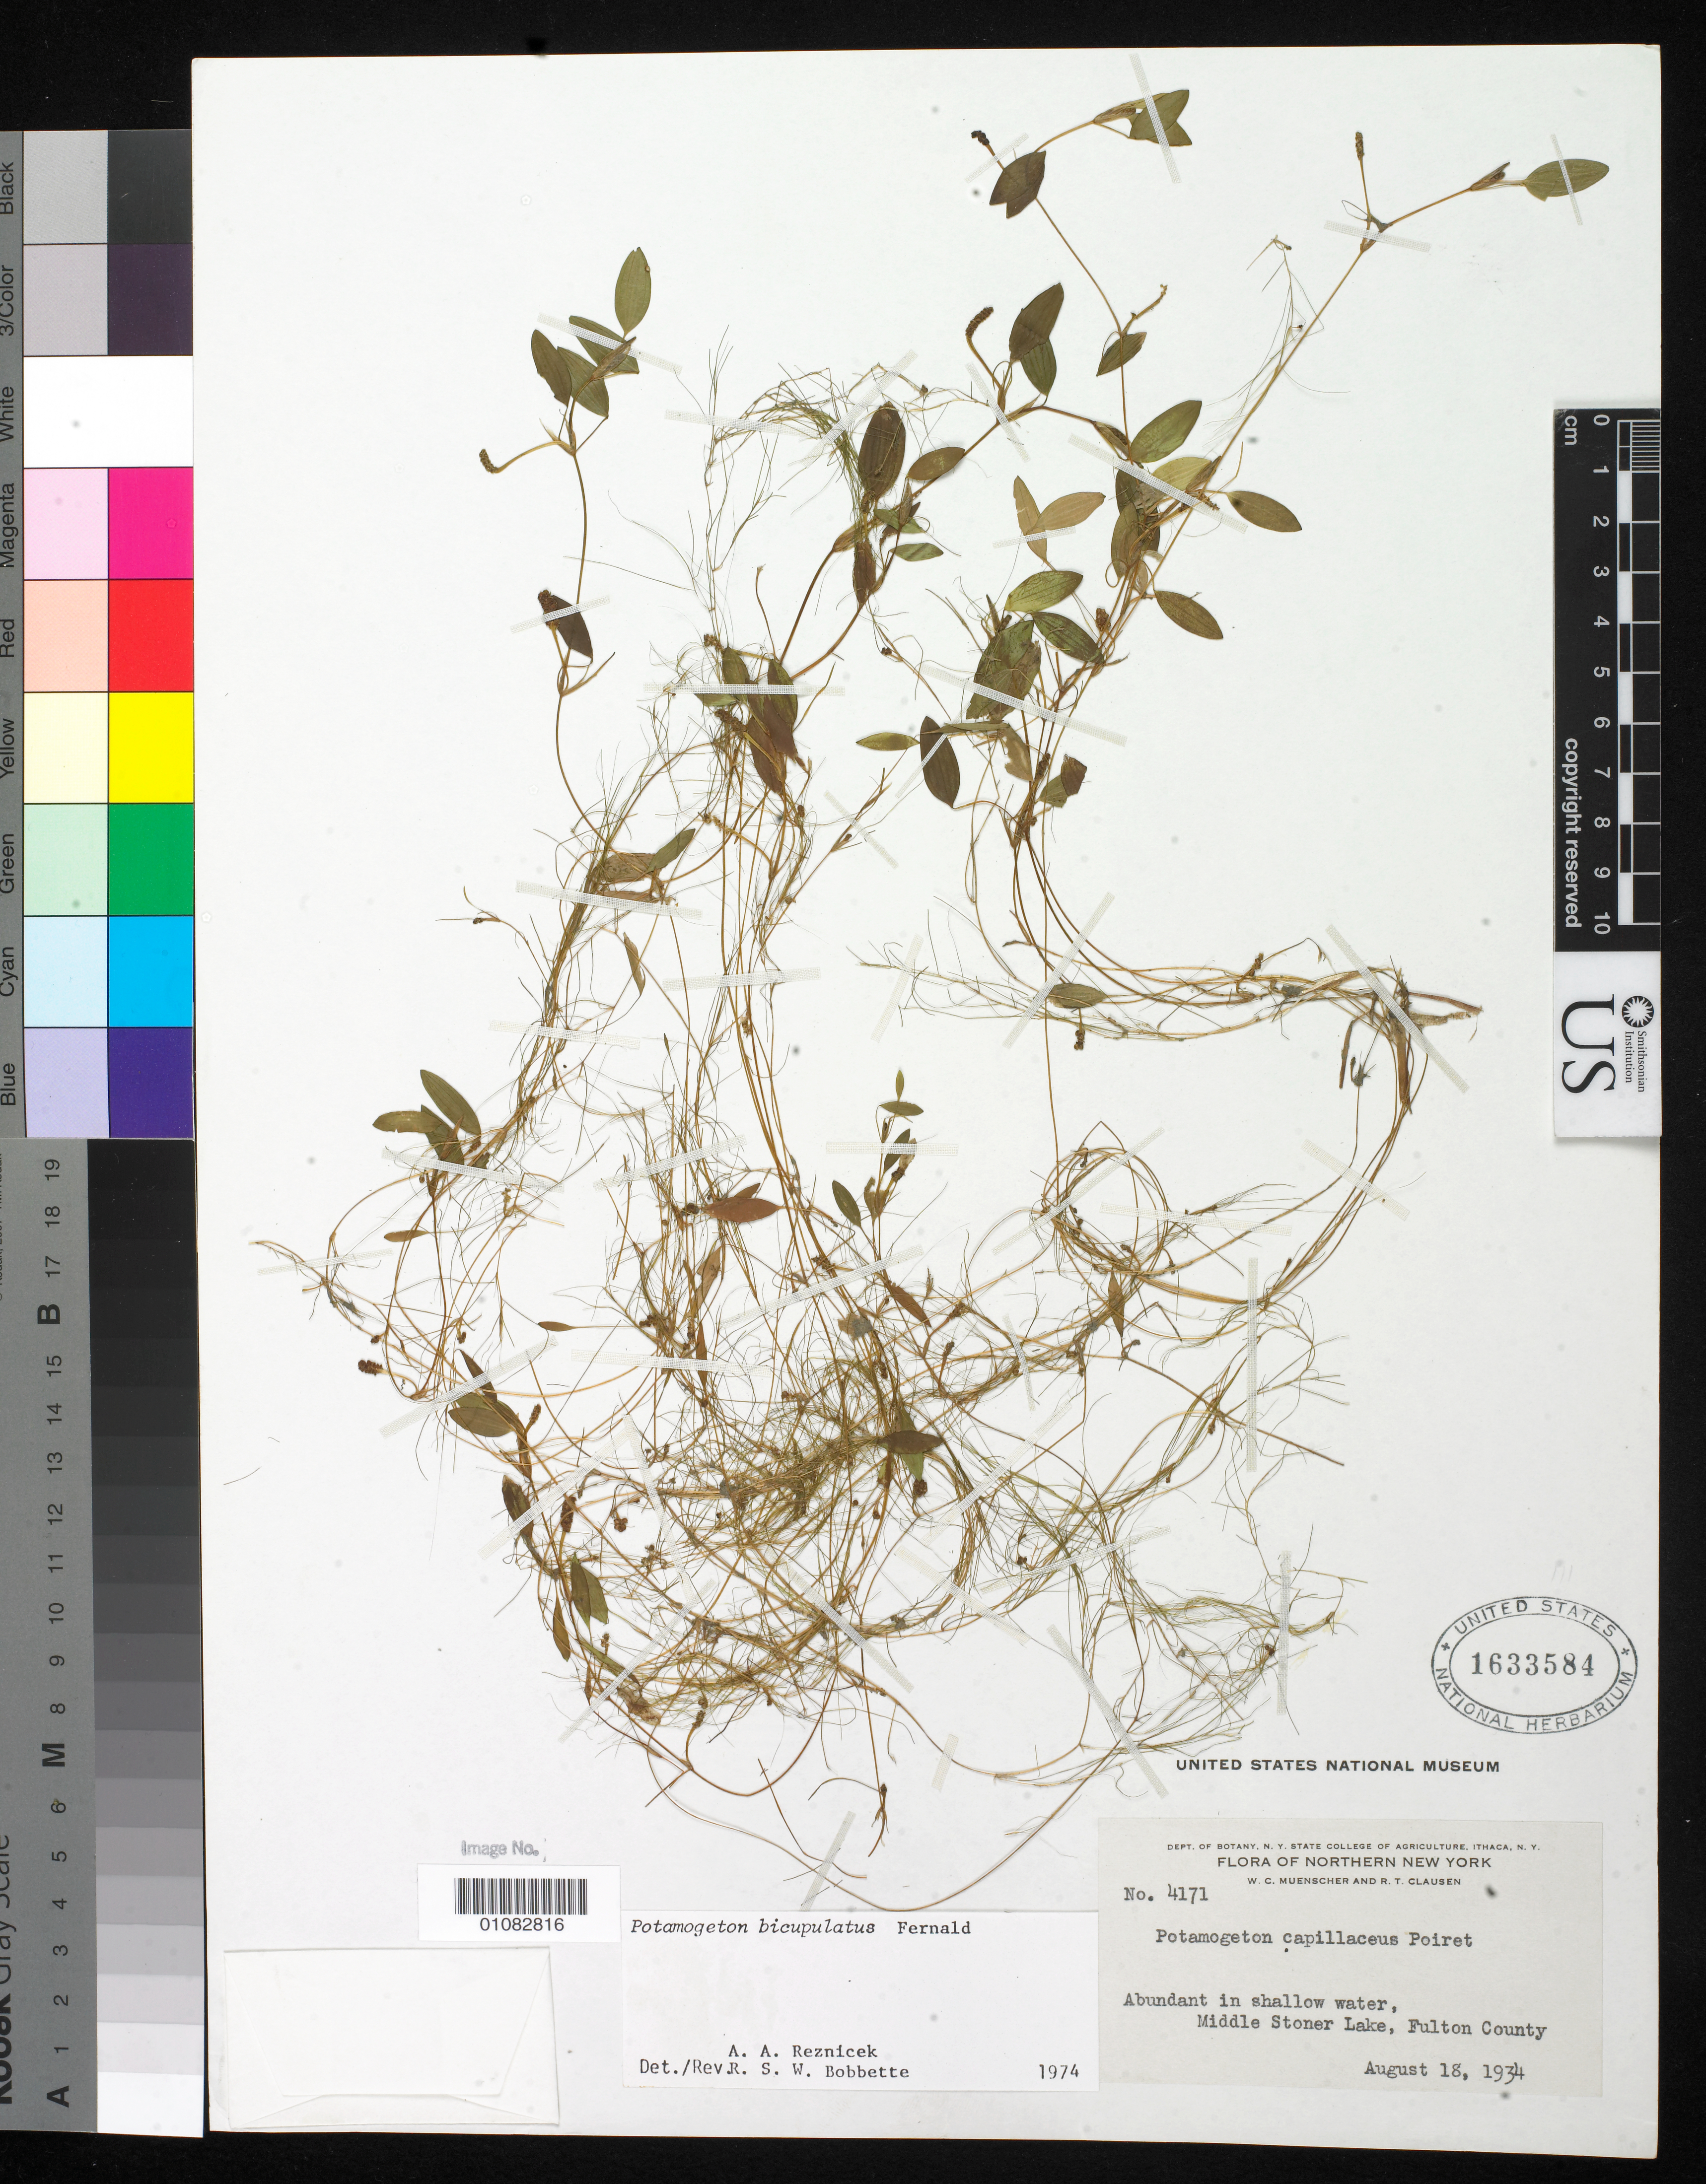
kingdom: Plantae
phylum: Tracheophyta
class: Liliopsida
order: Alismatales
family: Potamogetonaceae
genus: Potamogeton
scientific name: Potamogeton bicupulatus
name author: Fernald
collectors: W. Muenscher & R. T. Clausen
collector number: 4171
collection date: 1934-08-18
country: United States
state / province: New York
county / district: Fulton County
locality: Middle Stoner Lake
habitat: Adundant in shallow water.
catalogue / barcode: US 1633584